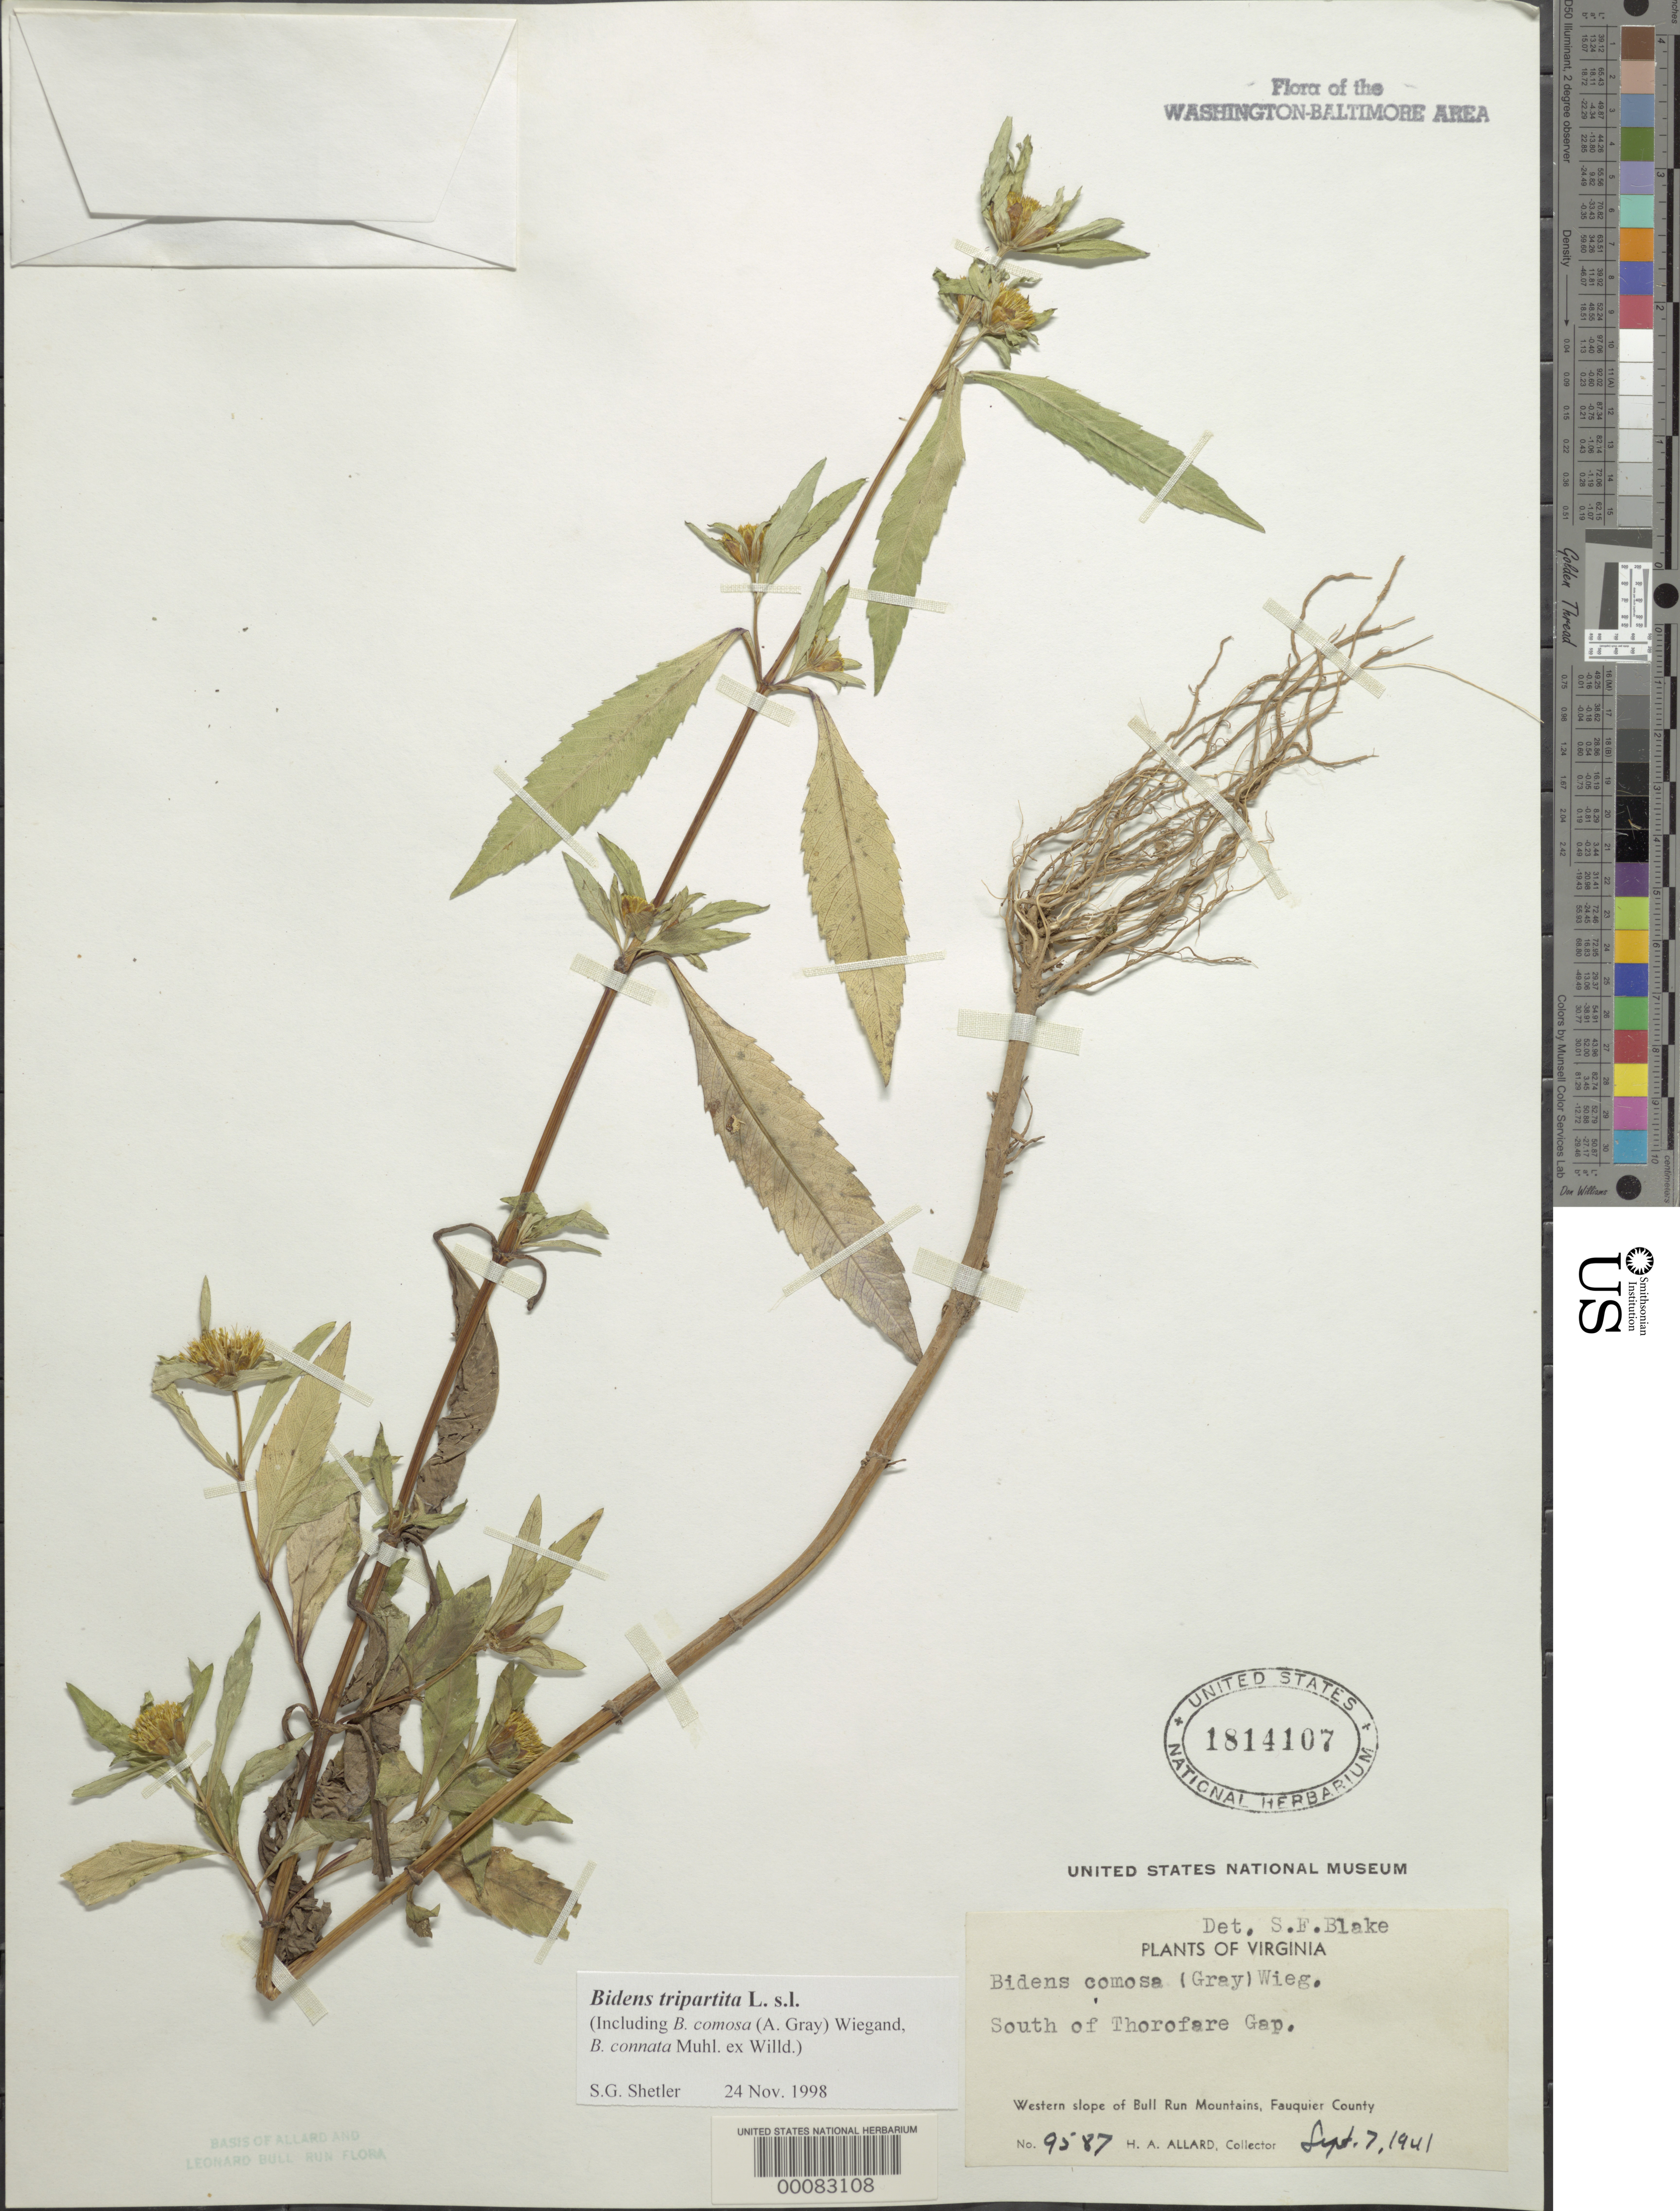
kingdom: Plantae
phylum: Tracheophyta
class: Magnoliopsida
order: Asterales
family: Asteraceae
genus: Bidens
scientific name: Bidens tripartita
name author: L.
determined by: Shetler, Stanwyn G., (US), NMNH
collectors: H. A. Allard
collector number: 9587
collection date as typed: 07 Sep 1941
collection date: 1941-09-07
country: United States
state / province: Virginia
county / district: Fauquier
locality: South of Thorofare Gap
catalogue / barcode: US 1814107